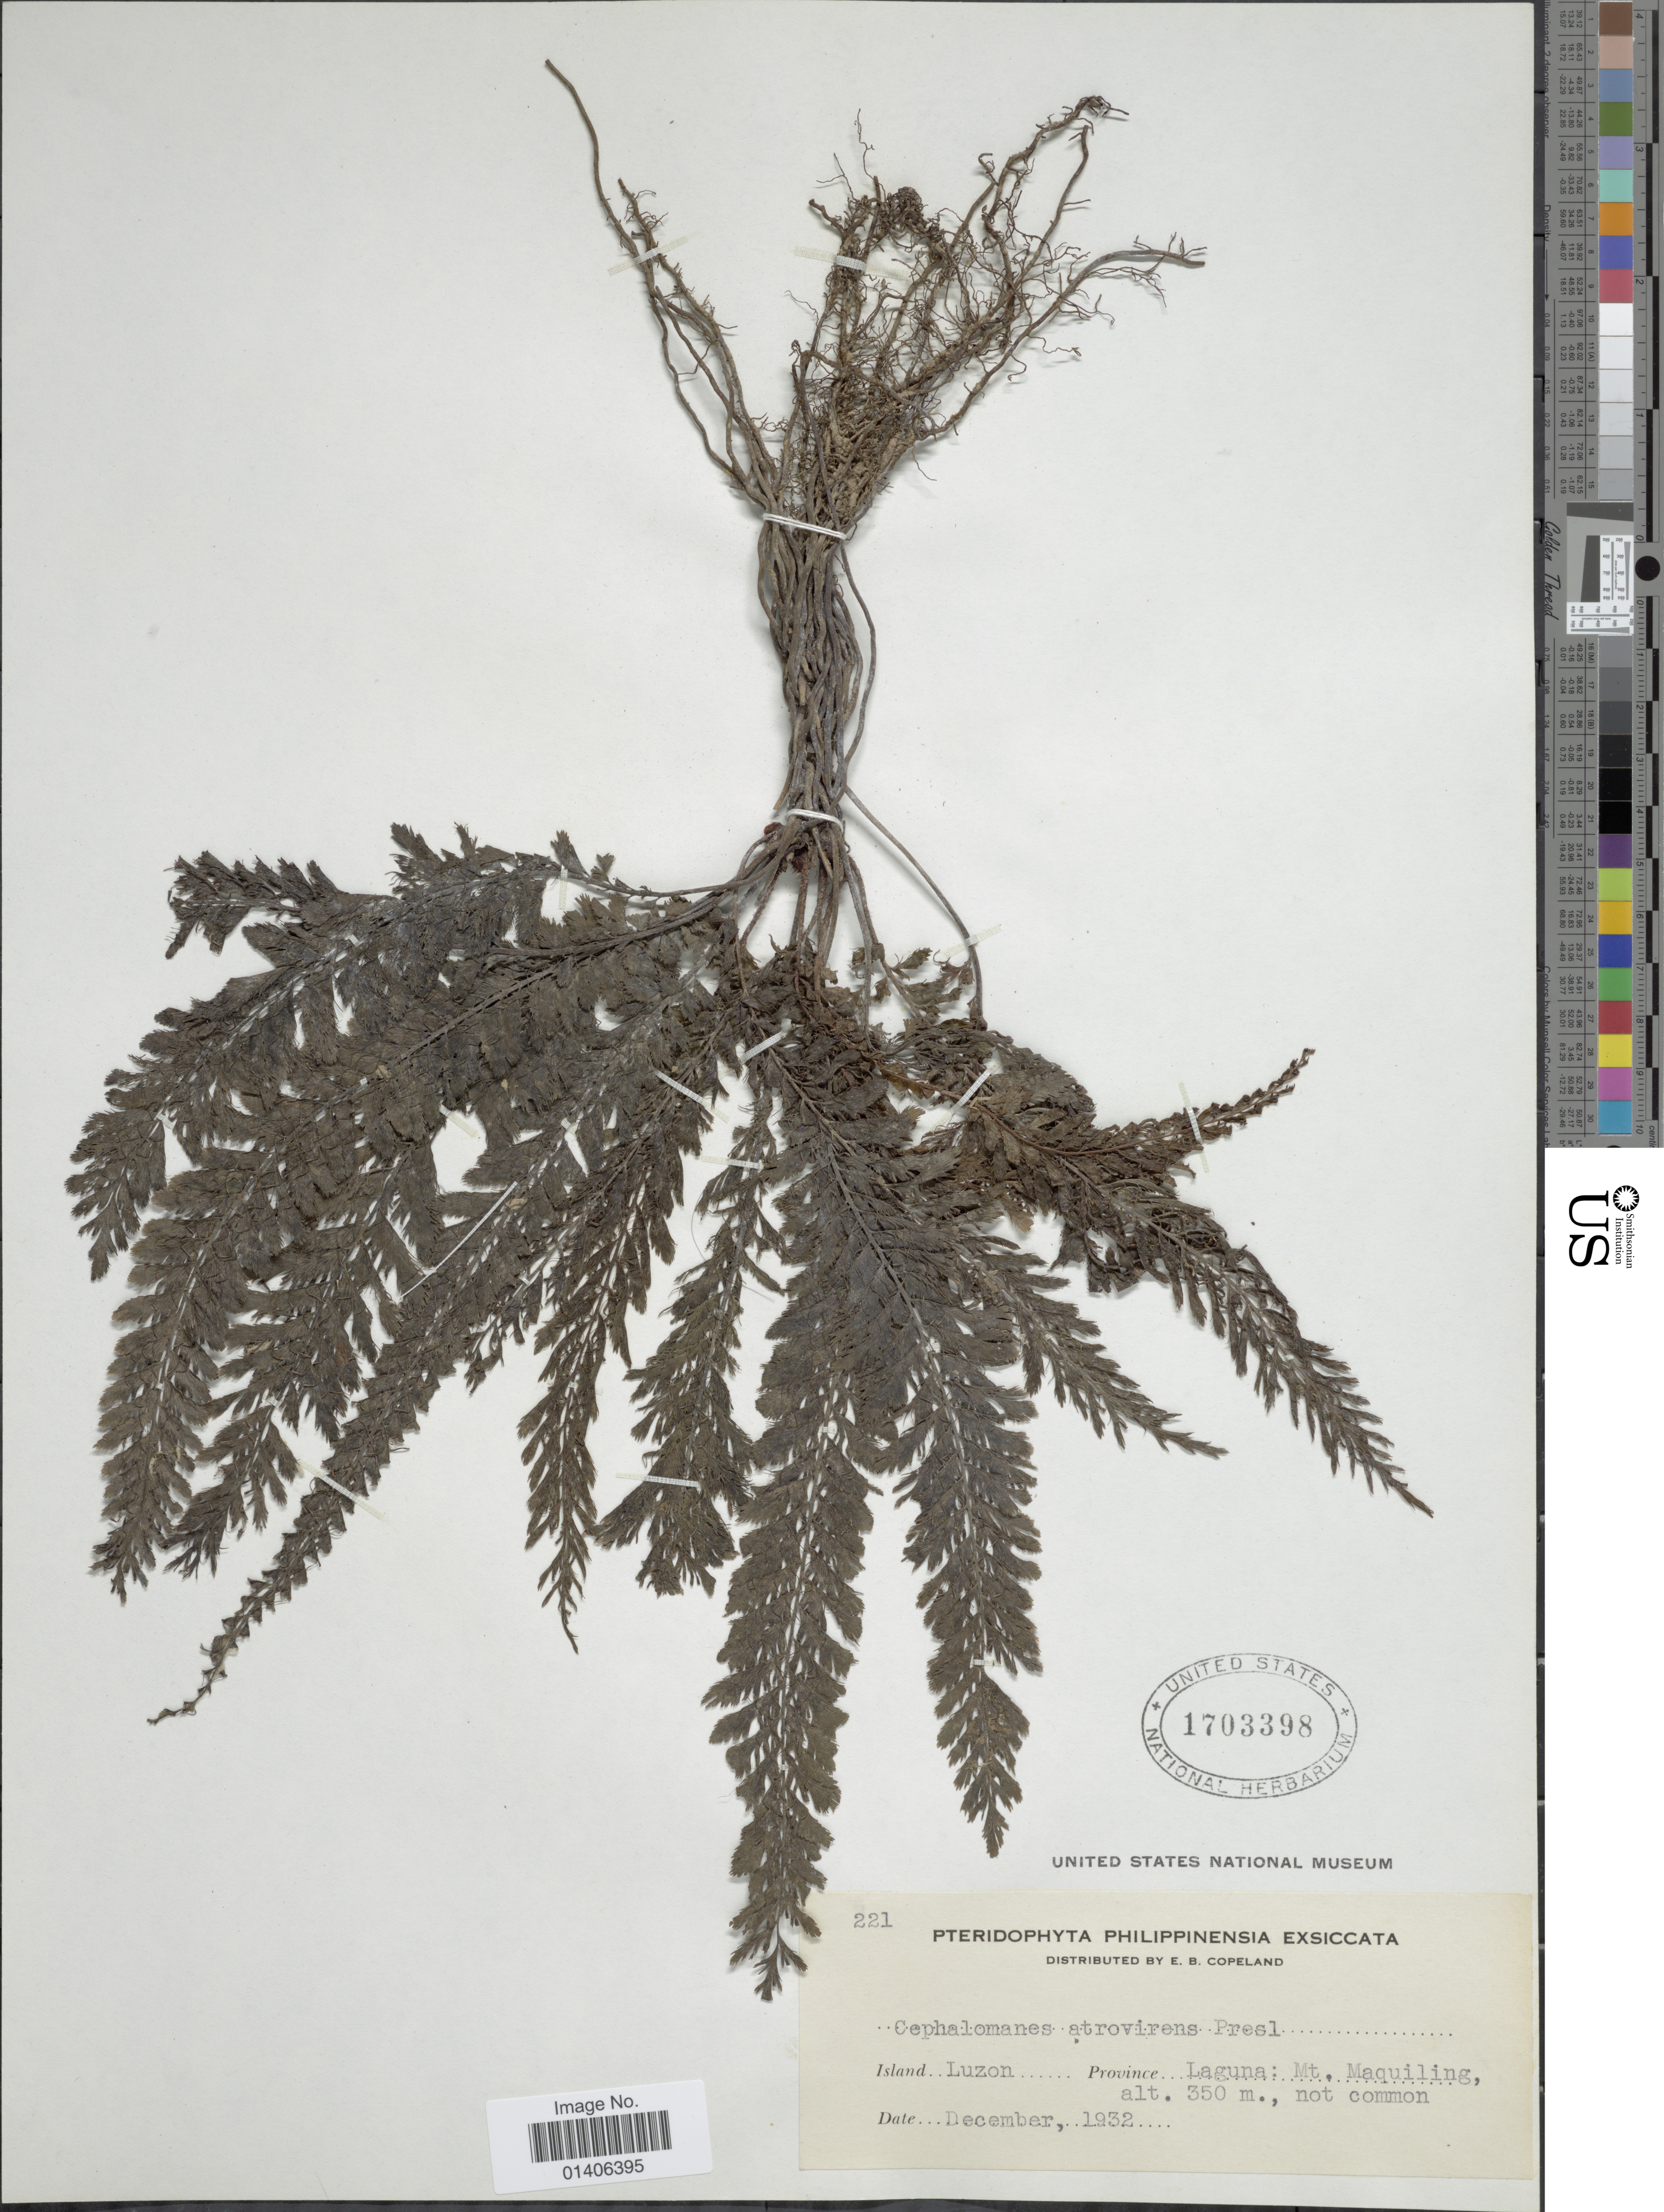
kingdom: Plantae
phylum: Tracheophyta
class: Polypodiopsida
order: Hymenophyllales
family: Hymenophyllaceae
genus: Cephalomanes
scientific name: Cephalomanes atrovirens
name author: C. Presl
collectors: E. B. Copeland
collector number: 221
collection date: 1932-12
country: Philippines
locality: Island Luzon, Province Laguna: Mt Maquiling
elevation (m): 350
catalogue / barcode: US 1703398